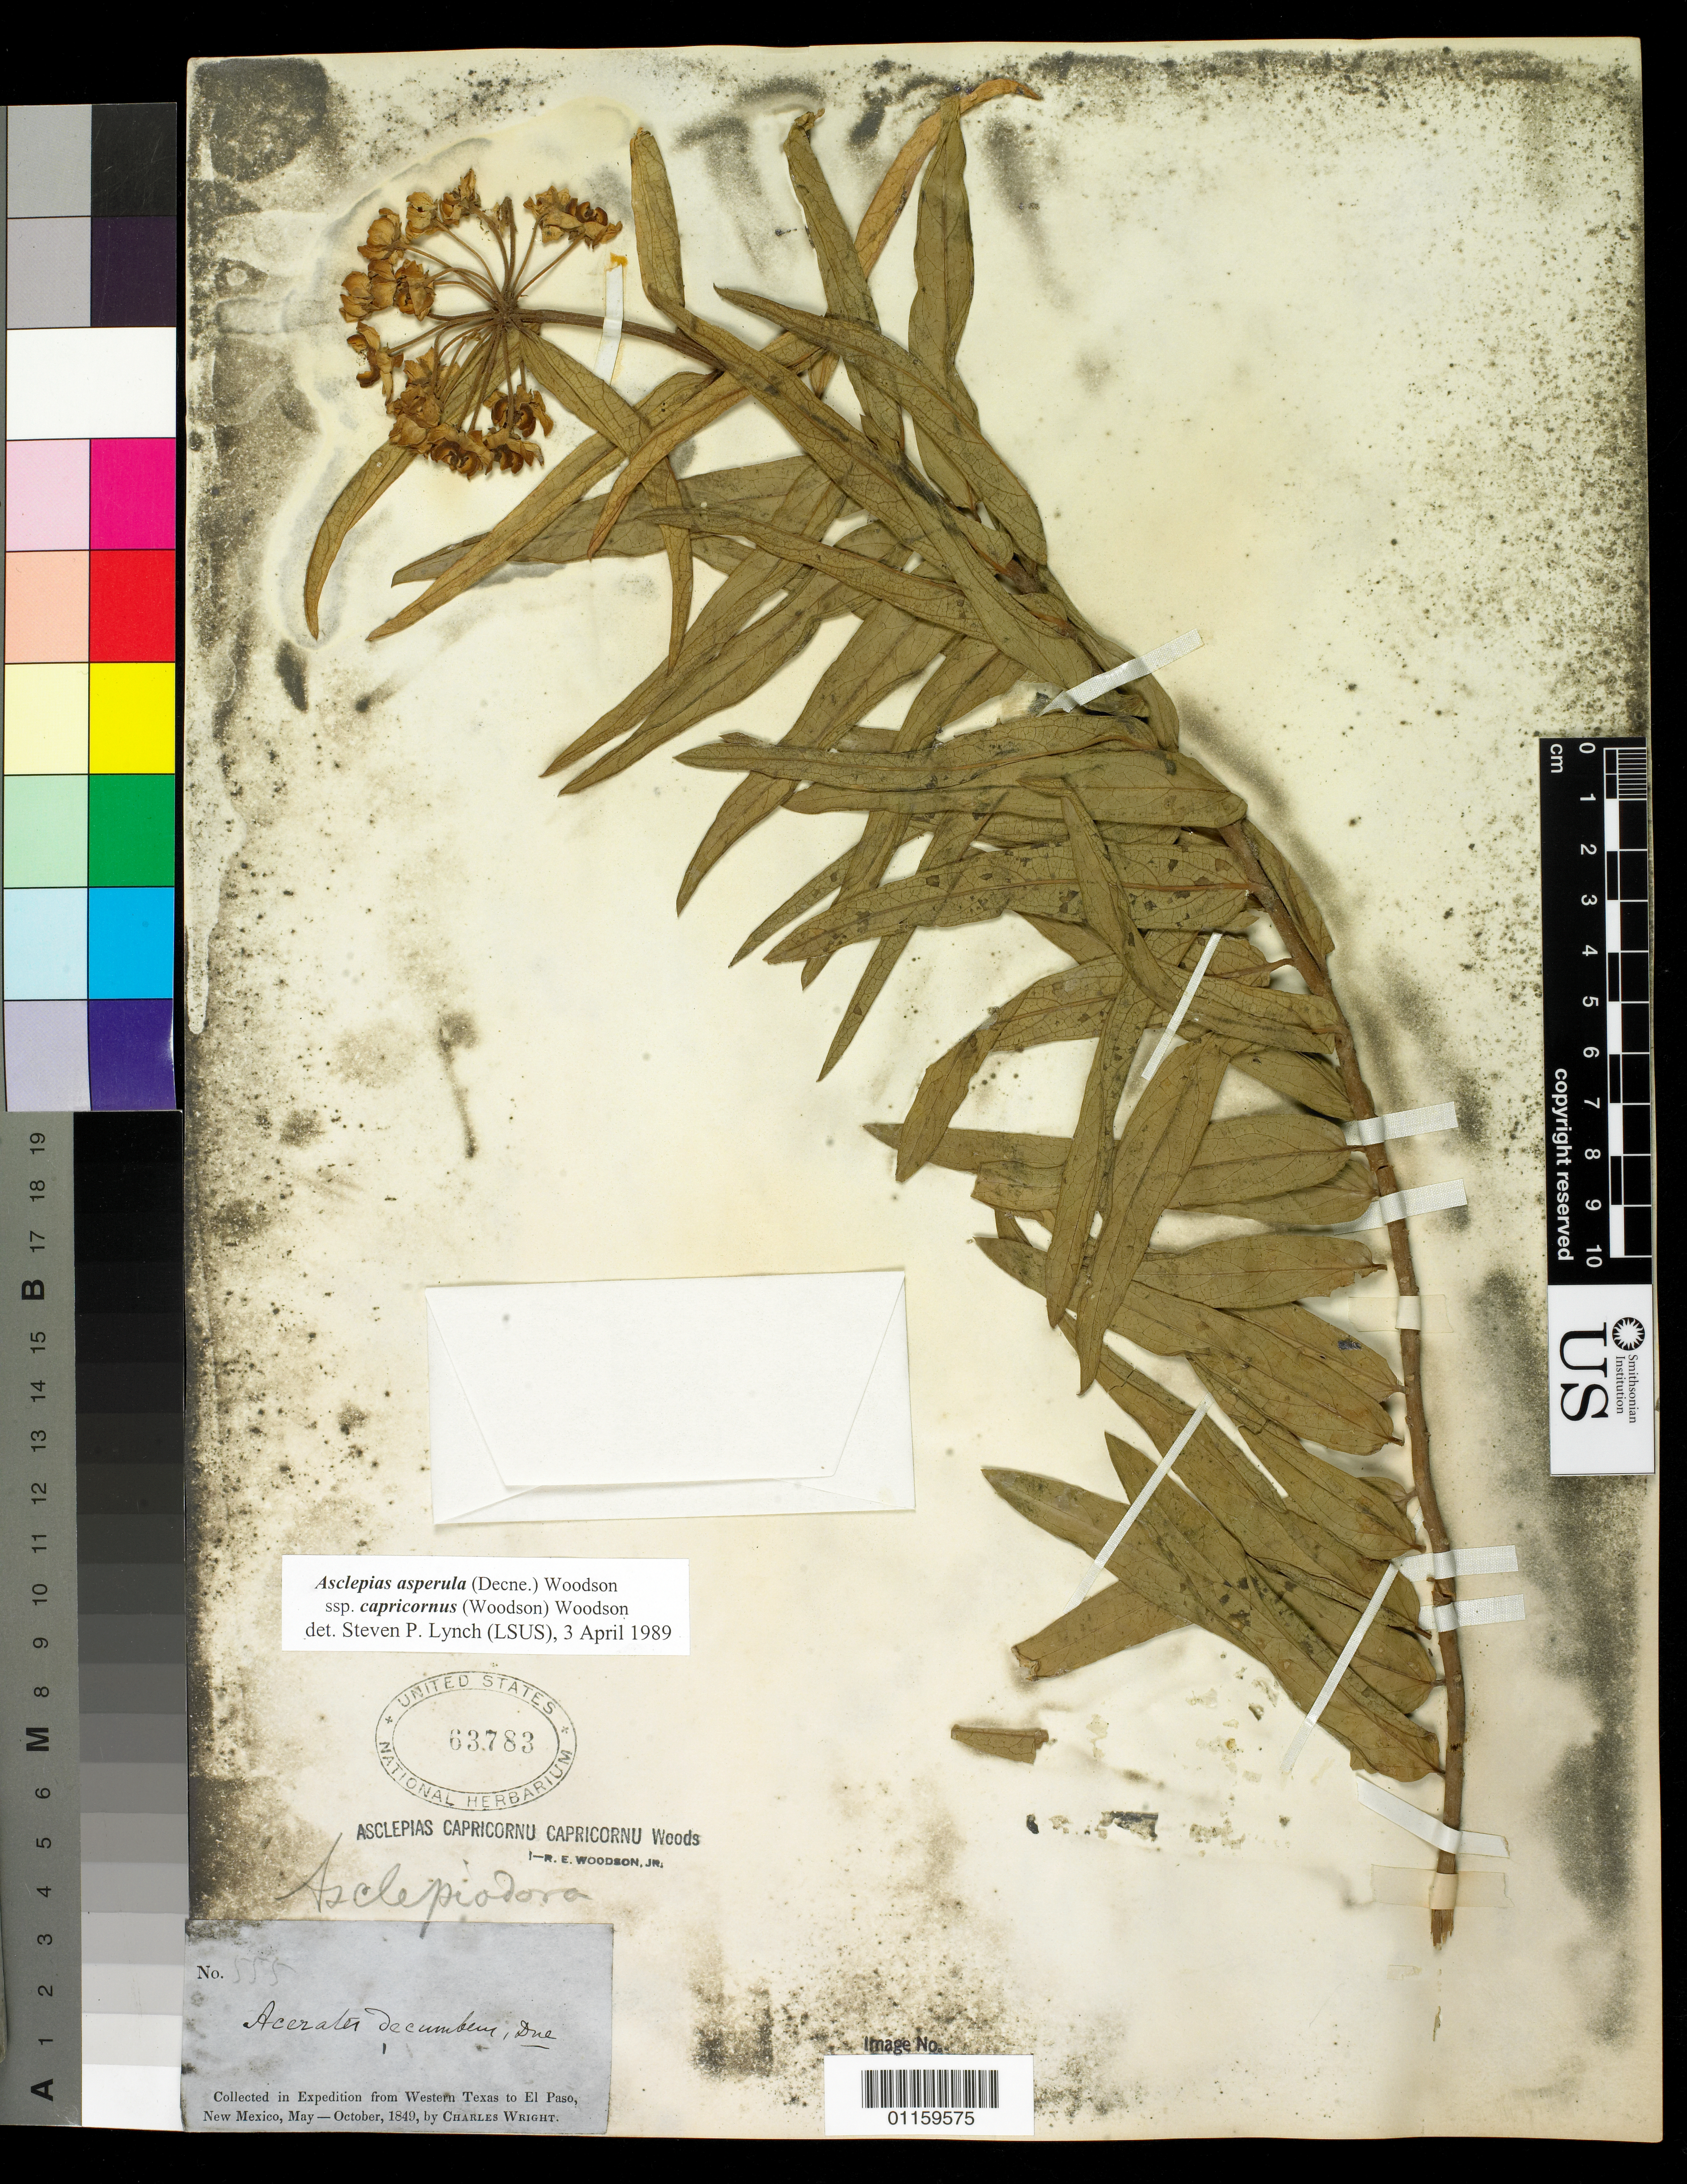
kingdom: Plantae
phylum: Tracheophyta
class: Magnoliopsida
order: Gentianales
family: Apocynaceae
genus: Asclepias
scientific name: Asclepias asperula subsp. capricornus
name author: Woodson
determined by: Lynch, S.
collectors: C. Wright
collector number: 555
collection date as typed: May 1849 to -- Oct 1849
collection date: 1849-05/1849-10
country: United States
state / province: Texas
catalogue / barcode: US 63783